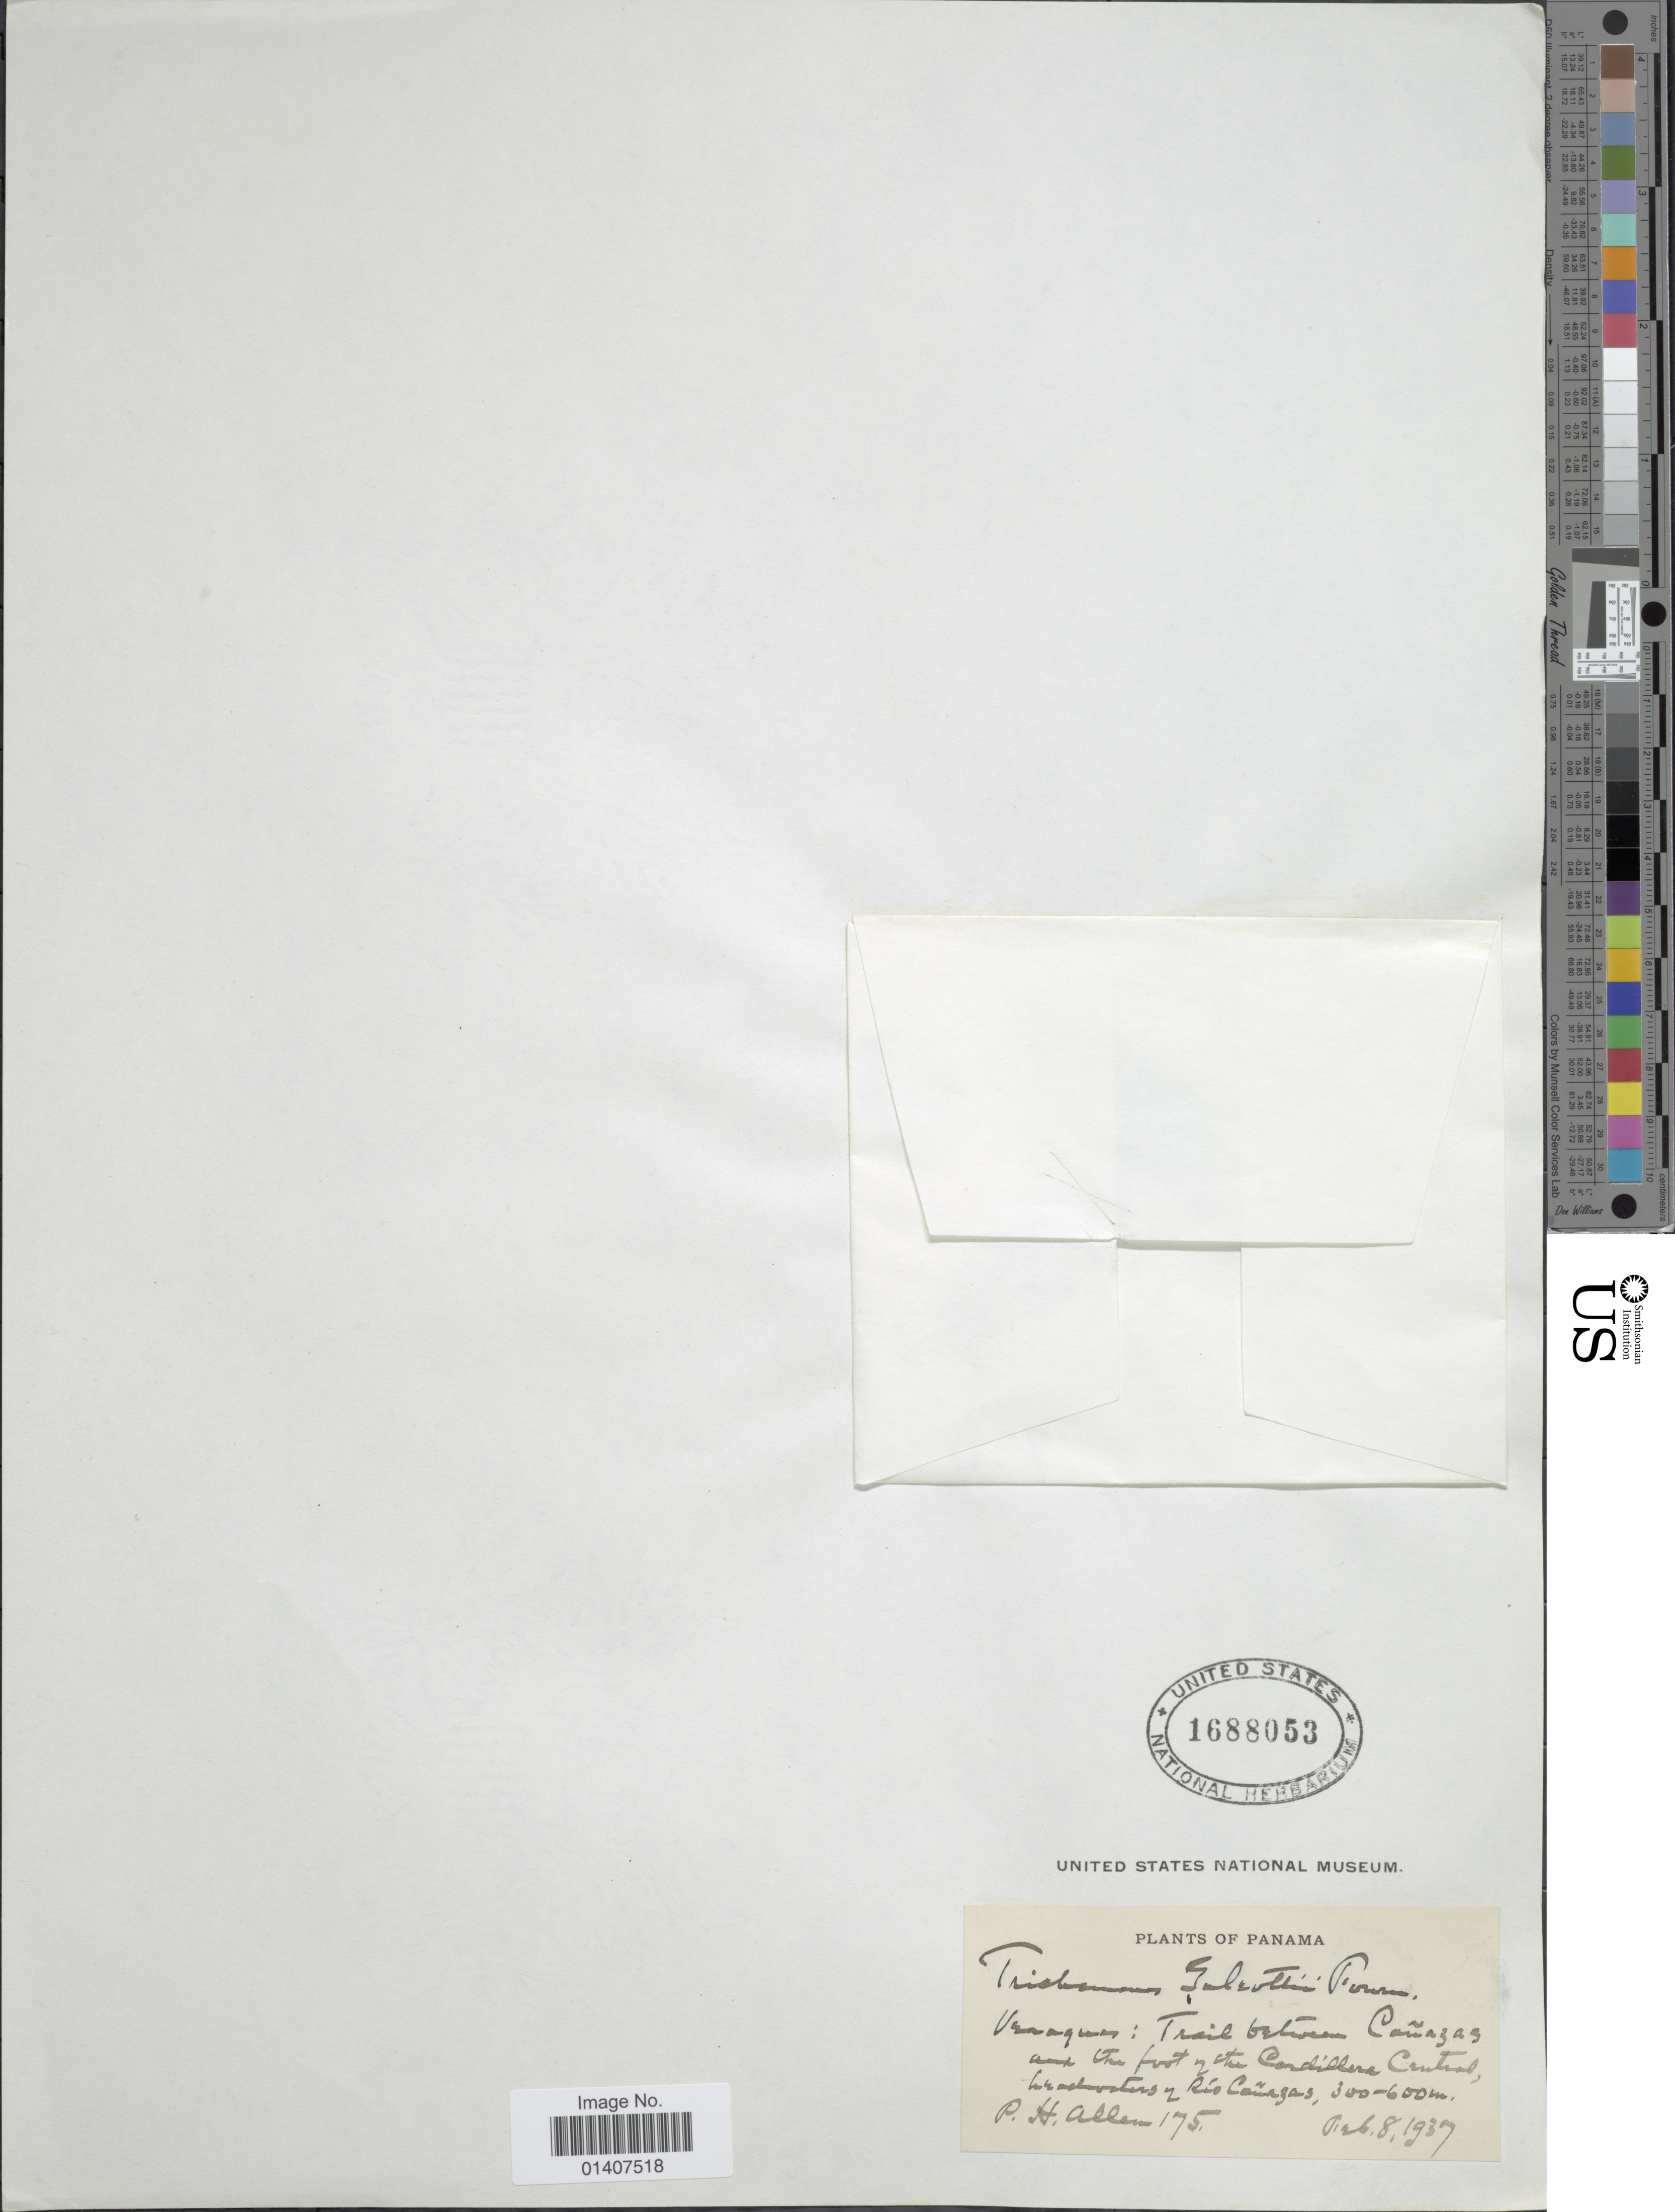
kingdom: Plantae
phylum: Tracheophyta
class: Polypodiopsida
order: Hymenophyllales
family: Hymenophyllaceae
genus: Trichomanes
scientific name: Trichomanes galeottii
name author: E. Fourn.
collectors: P. H. Allen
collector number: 175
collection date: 1937-02-08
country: Panama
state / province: Veraguas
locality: Veraguas: trail between Canazas and the foot of the Cordillera Central headwaters of Rio Canazas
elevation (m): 300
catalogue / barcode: US 1688053